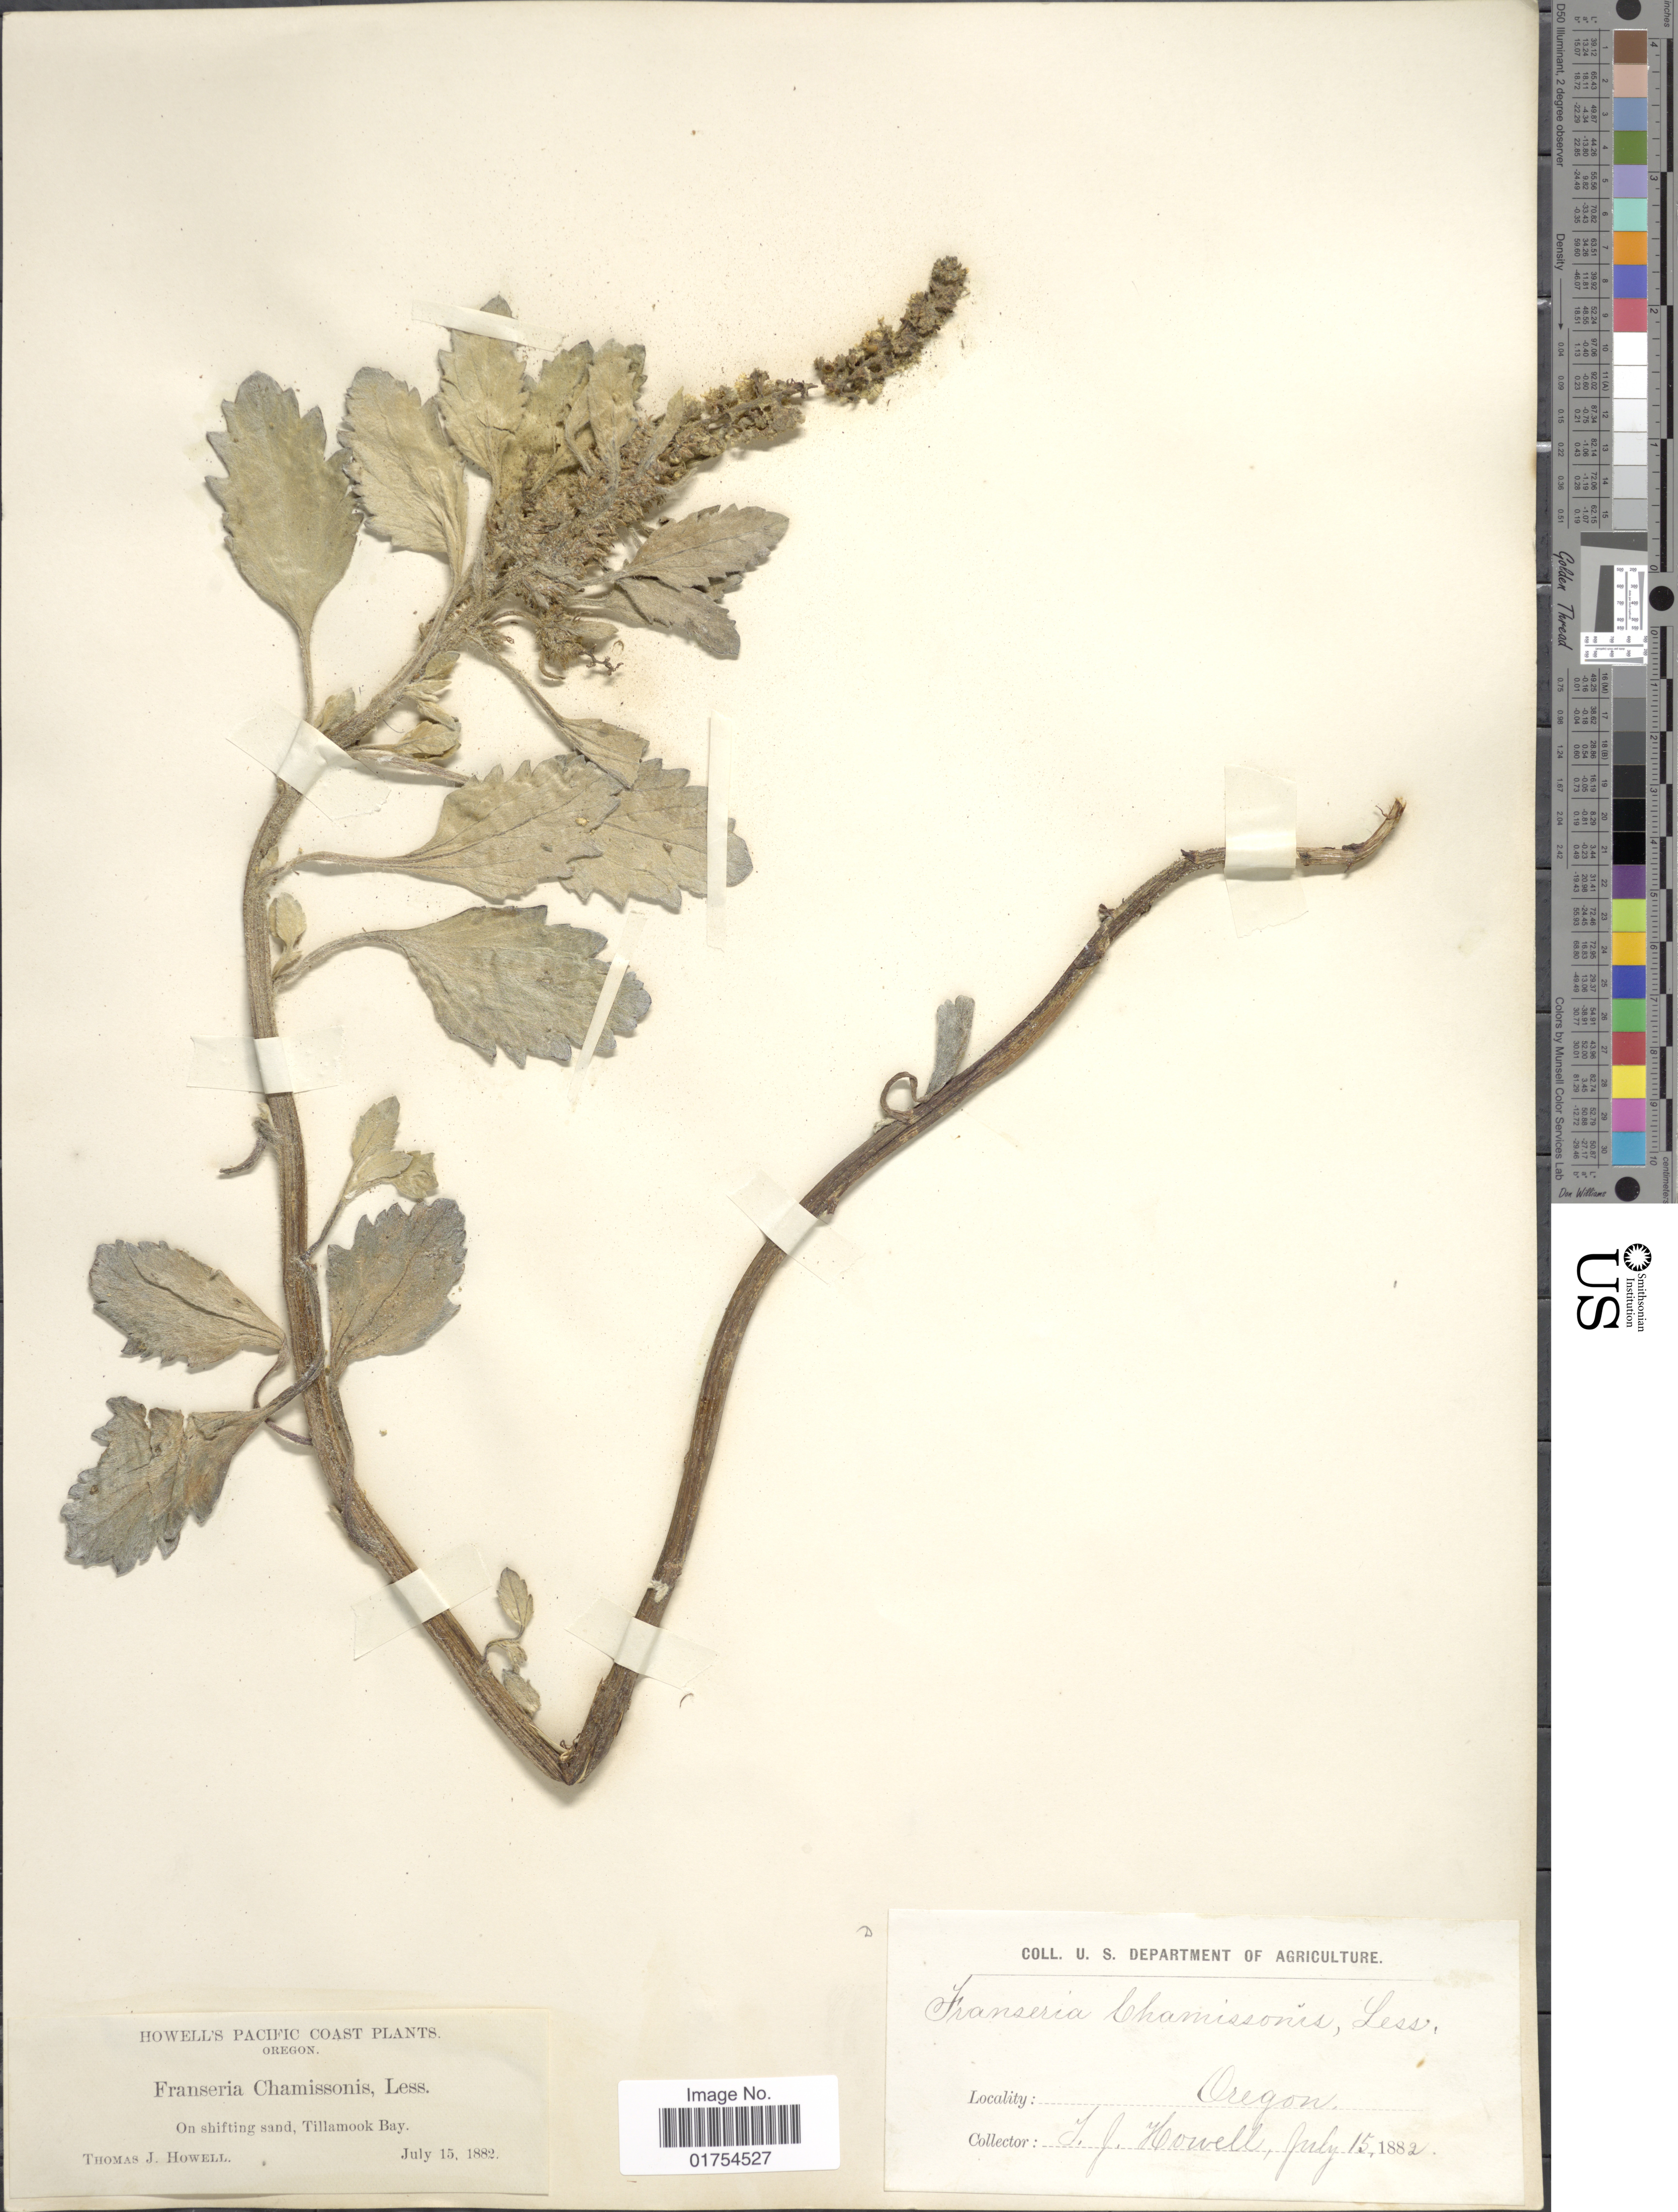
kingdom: Plantae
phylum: Tracheophyta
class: Magnoliopsida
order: Asterales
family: Asteraceae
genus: Franseria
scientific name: Franseria chamissonis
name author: Less.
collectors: T. J. Howell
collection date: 1882-07-15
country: United States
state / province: Oregon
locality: Pacific Coast, On shifting sand, Tillamook Bay